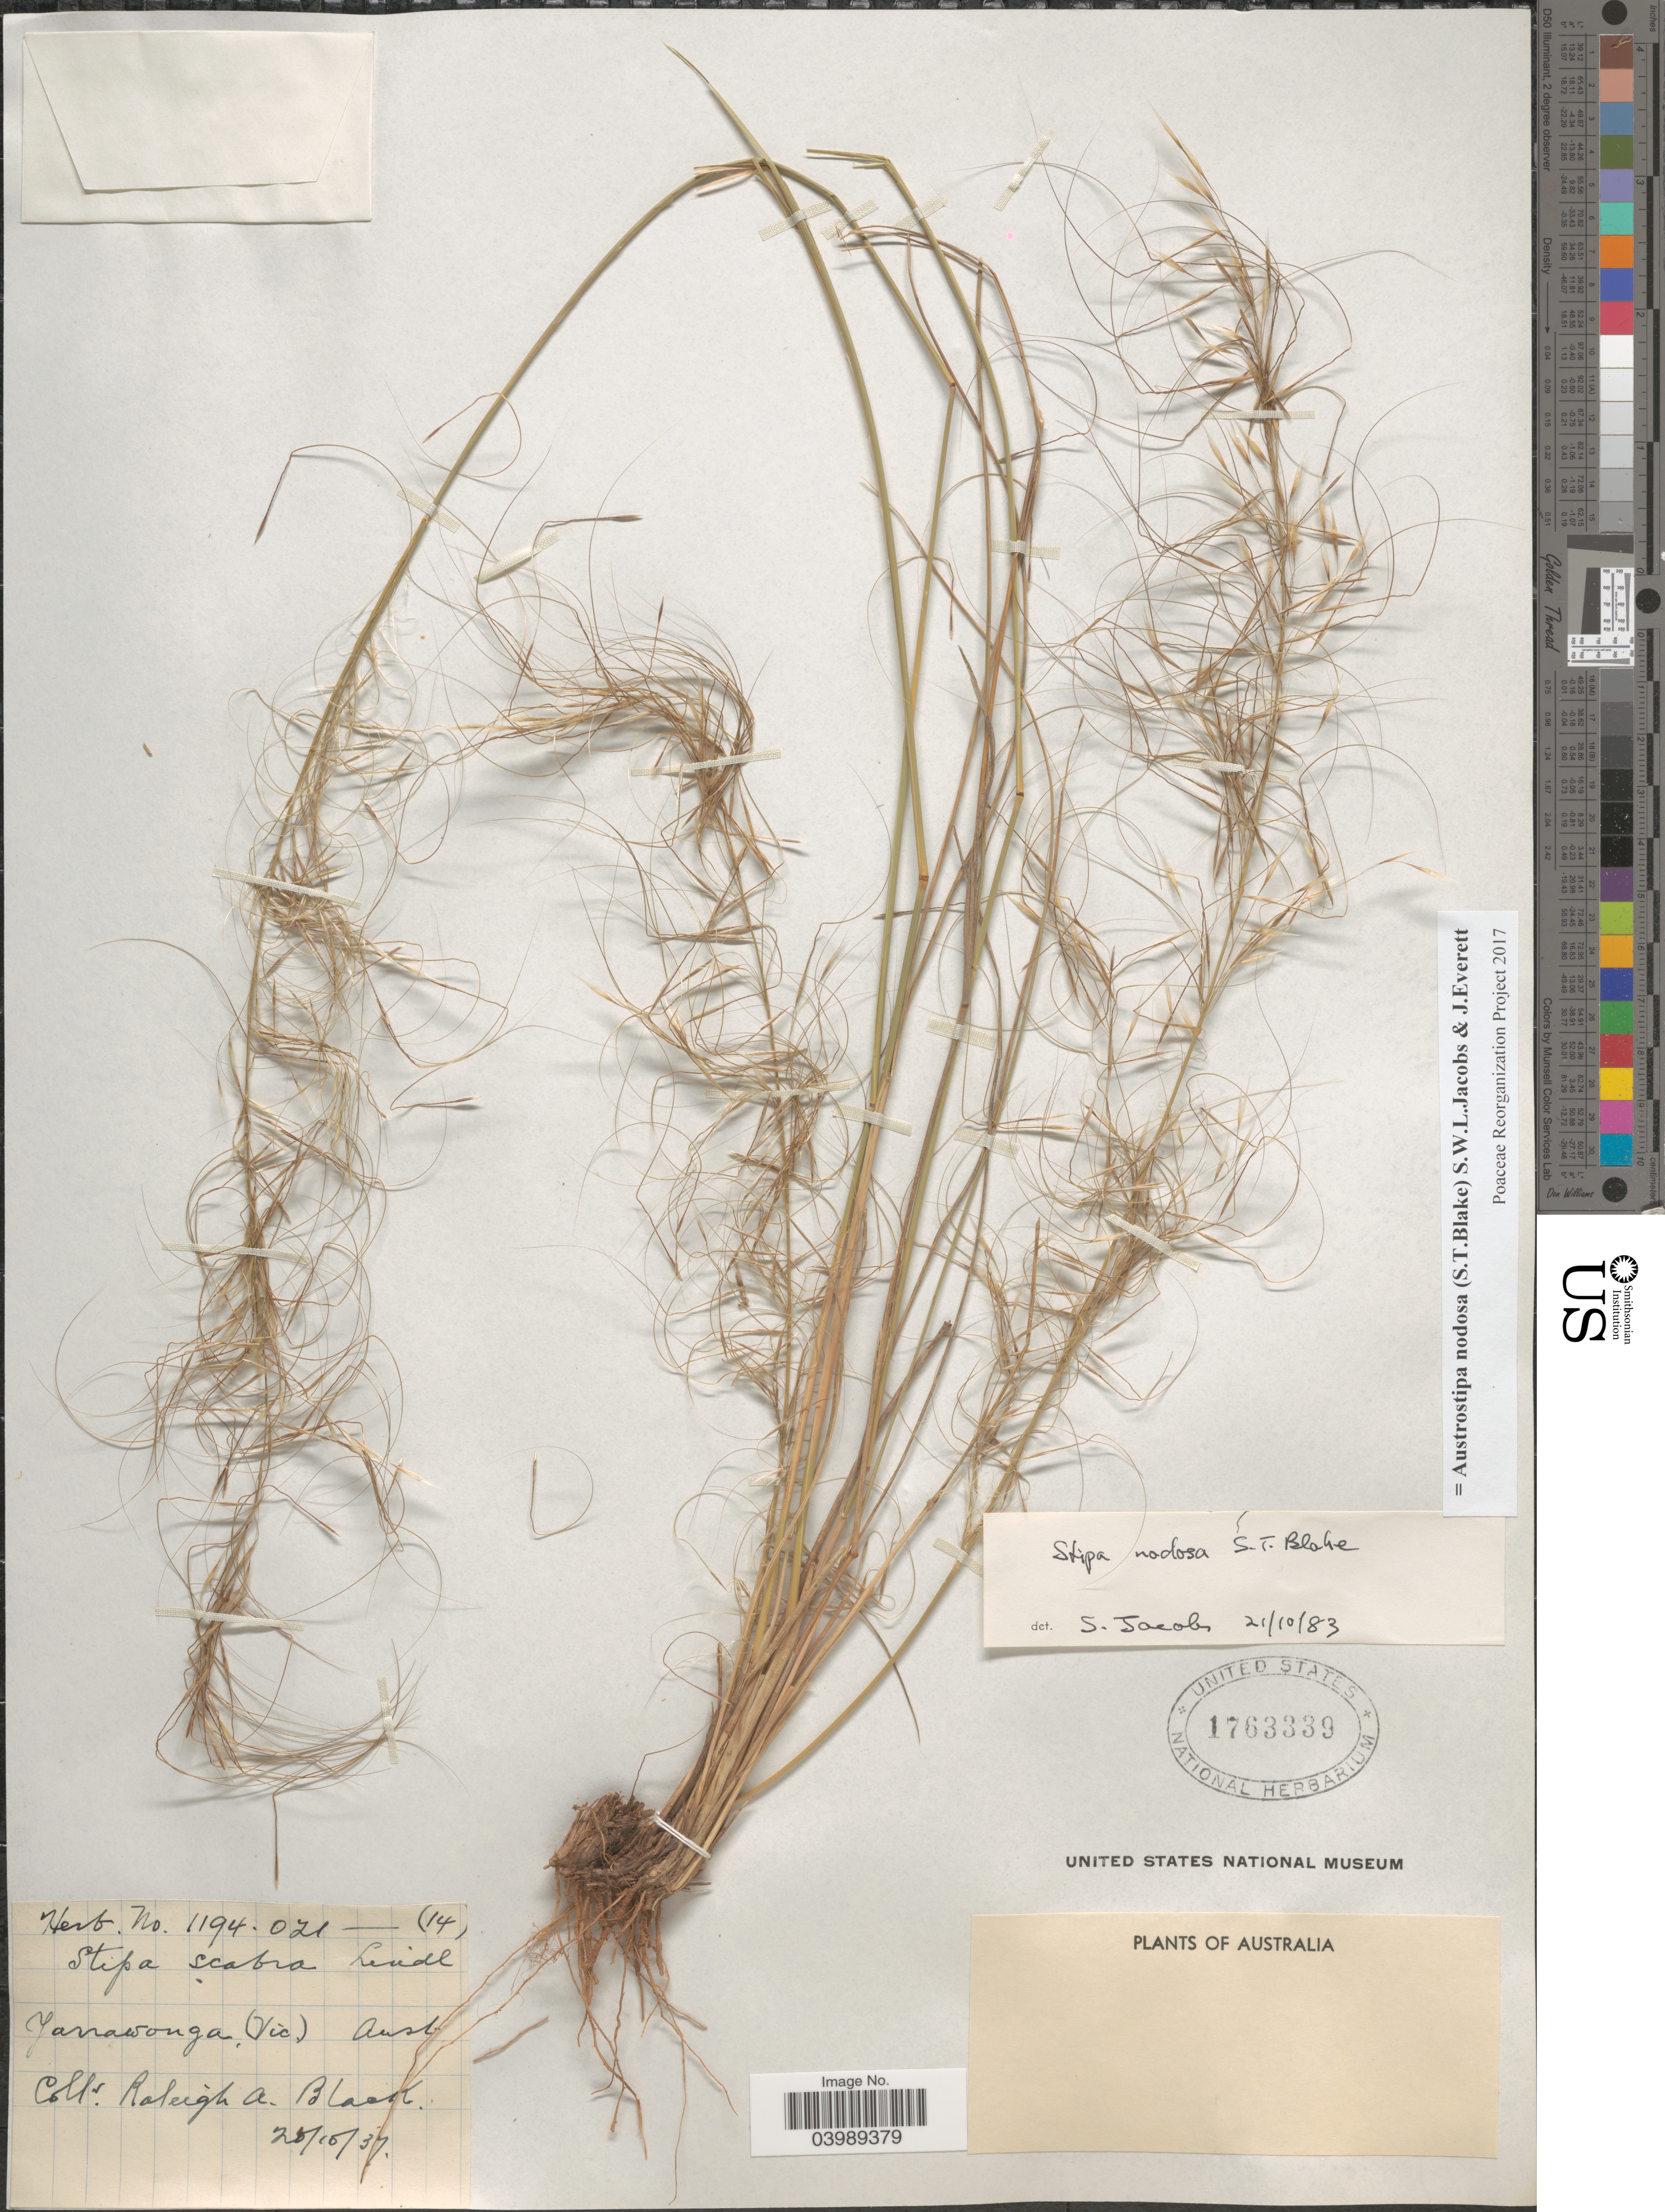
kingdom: Plantae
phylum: Tracheophyta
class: Liliopsida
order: Poales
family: Poaceae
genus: Austrostipa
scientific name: Austrostipa nodosa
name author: (S.T. Blake) S.W.L. Jacobs & J. Everett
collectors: R. A. Black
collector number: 1194.021/14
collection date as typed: Transcribed d/m/y: 28/10/37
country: Australia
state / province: Victoria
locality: Yarrawonga. (Vic.).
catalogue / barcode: US 1763339